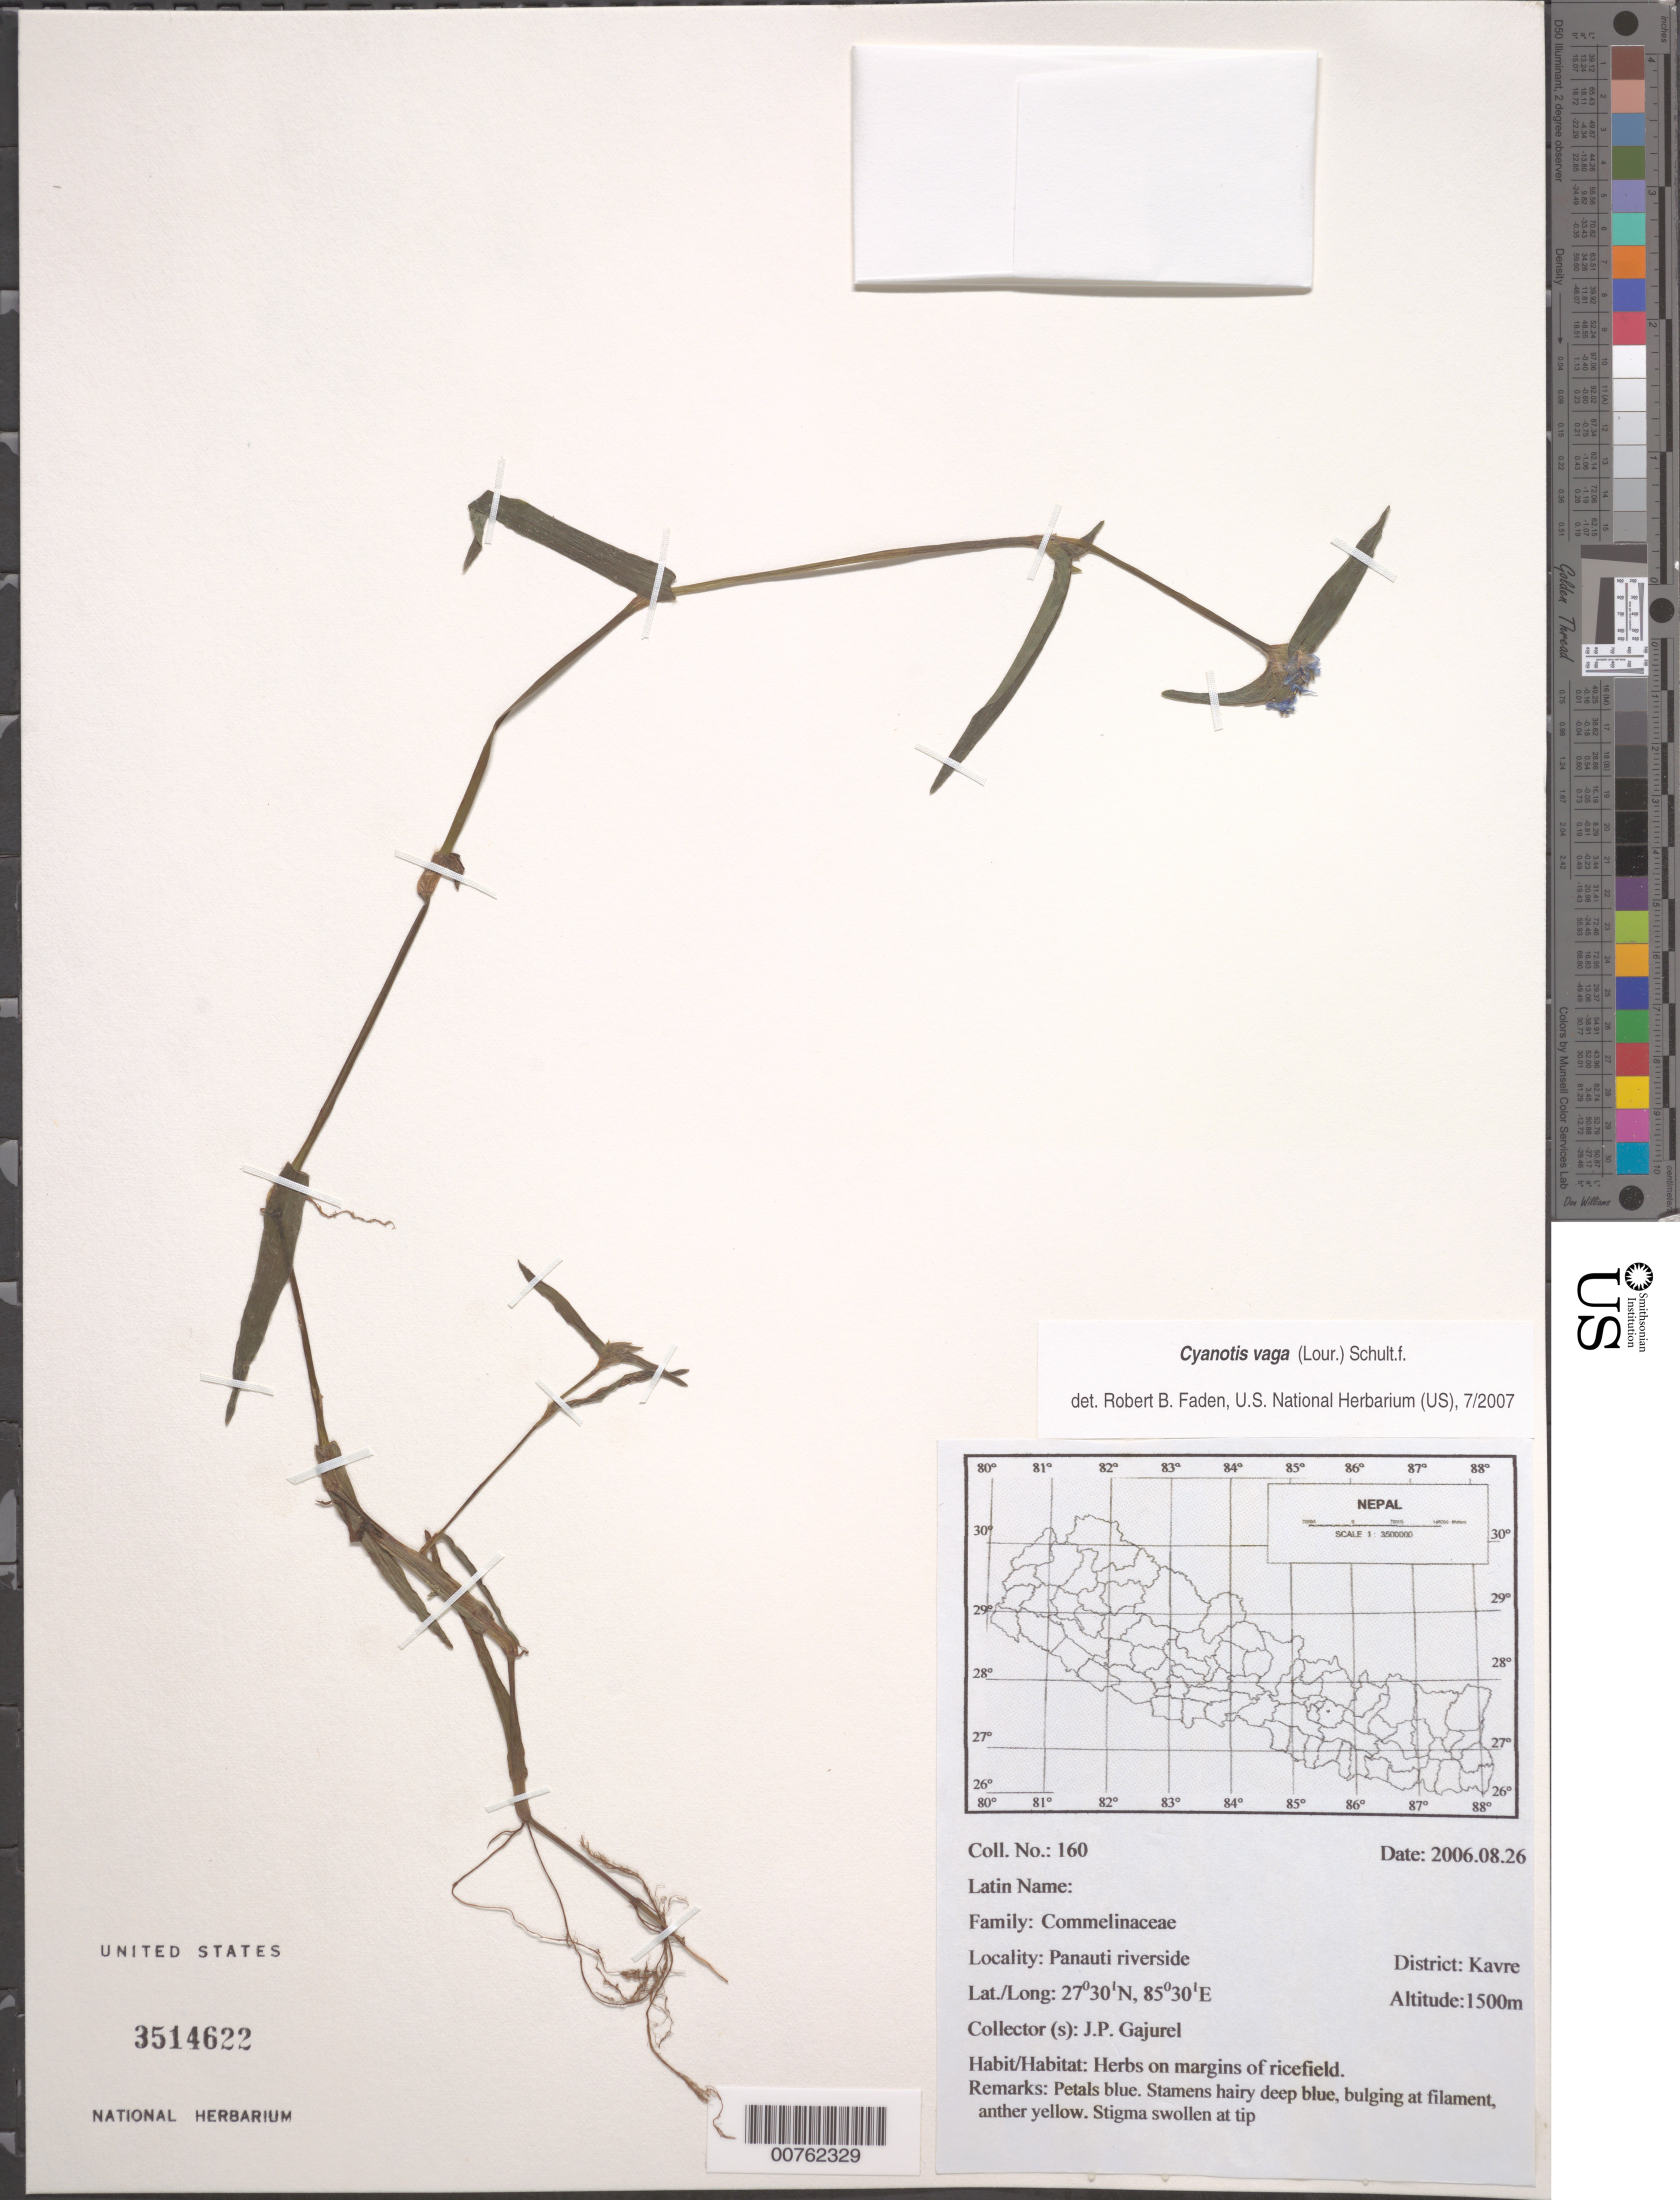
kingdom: Plantae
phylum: Tracheophyta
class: Liliopsida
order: Commelinales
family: Commelinaceae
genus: Cyanotis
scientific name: Cyanotis vaga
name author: (Lour.) Schult. & Schult. f.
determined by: Faden, Robert B., (US), Smithsonian Institution - National Museum of Natural History (UNITED STATES)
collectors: J. Gajurel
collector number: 160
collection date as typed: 26 Aug 2006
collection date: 2006-08-26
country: Nepal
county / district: Kavre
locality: Panauti riverside.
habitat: Herbs on margins of ricefield.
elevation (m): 1500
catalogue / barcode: US 3514622